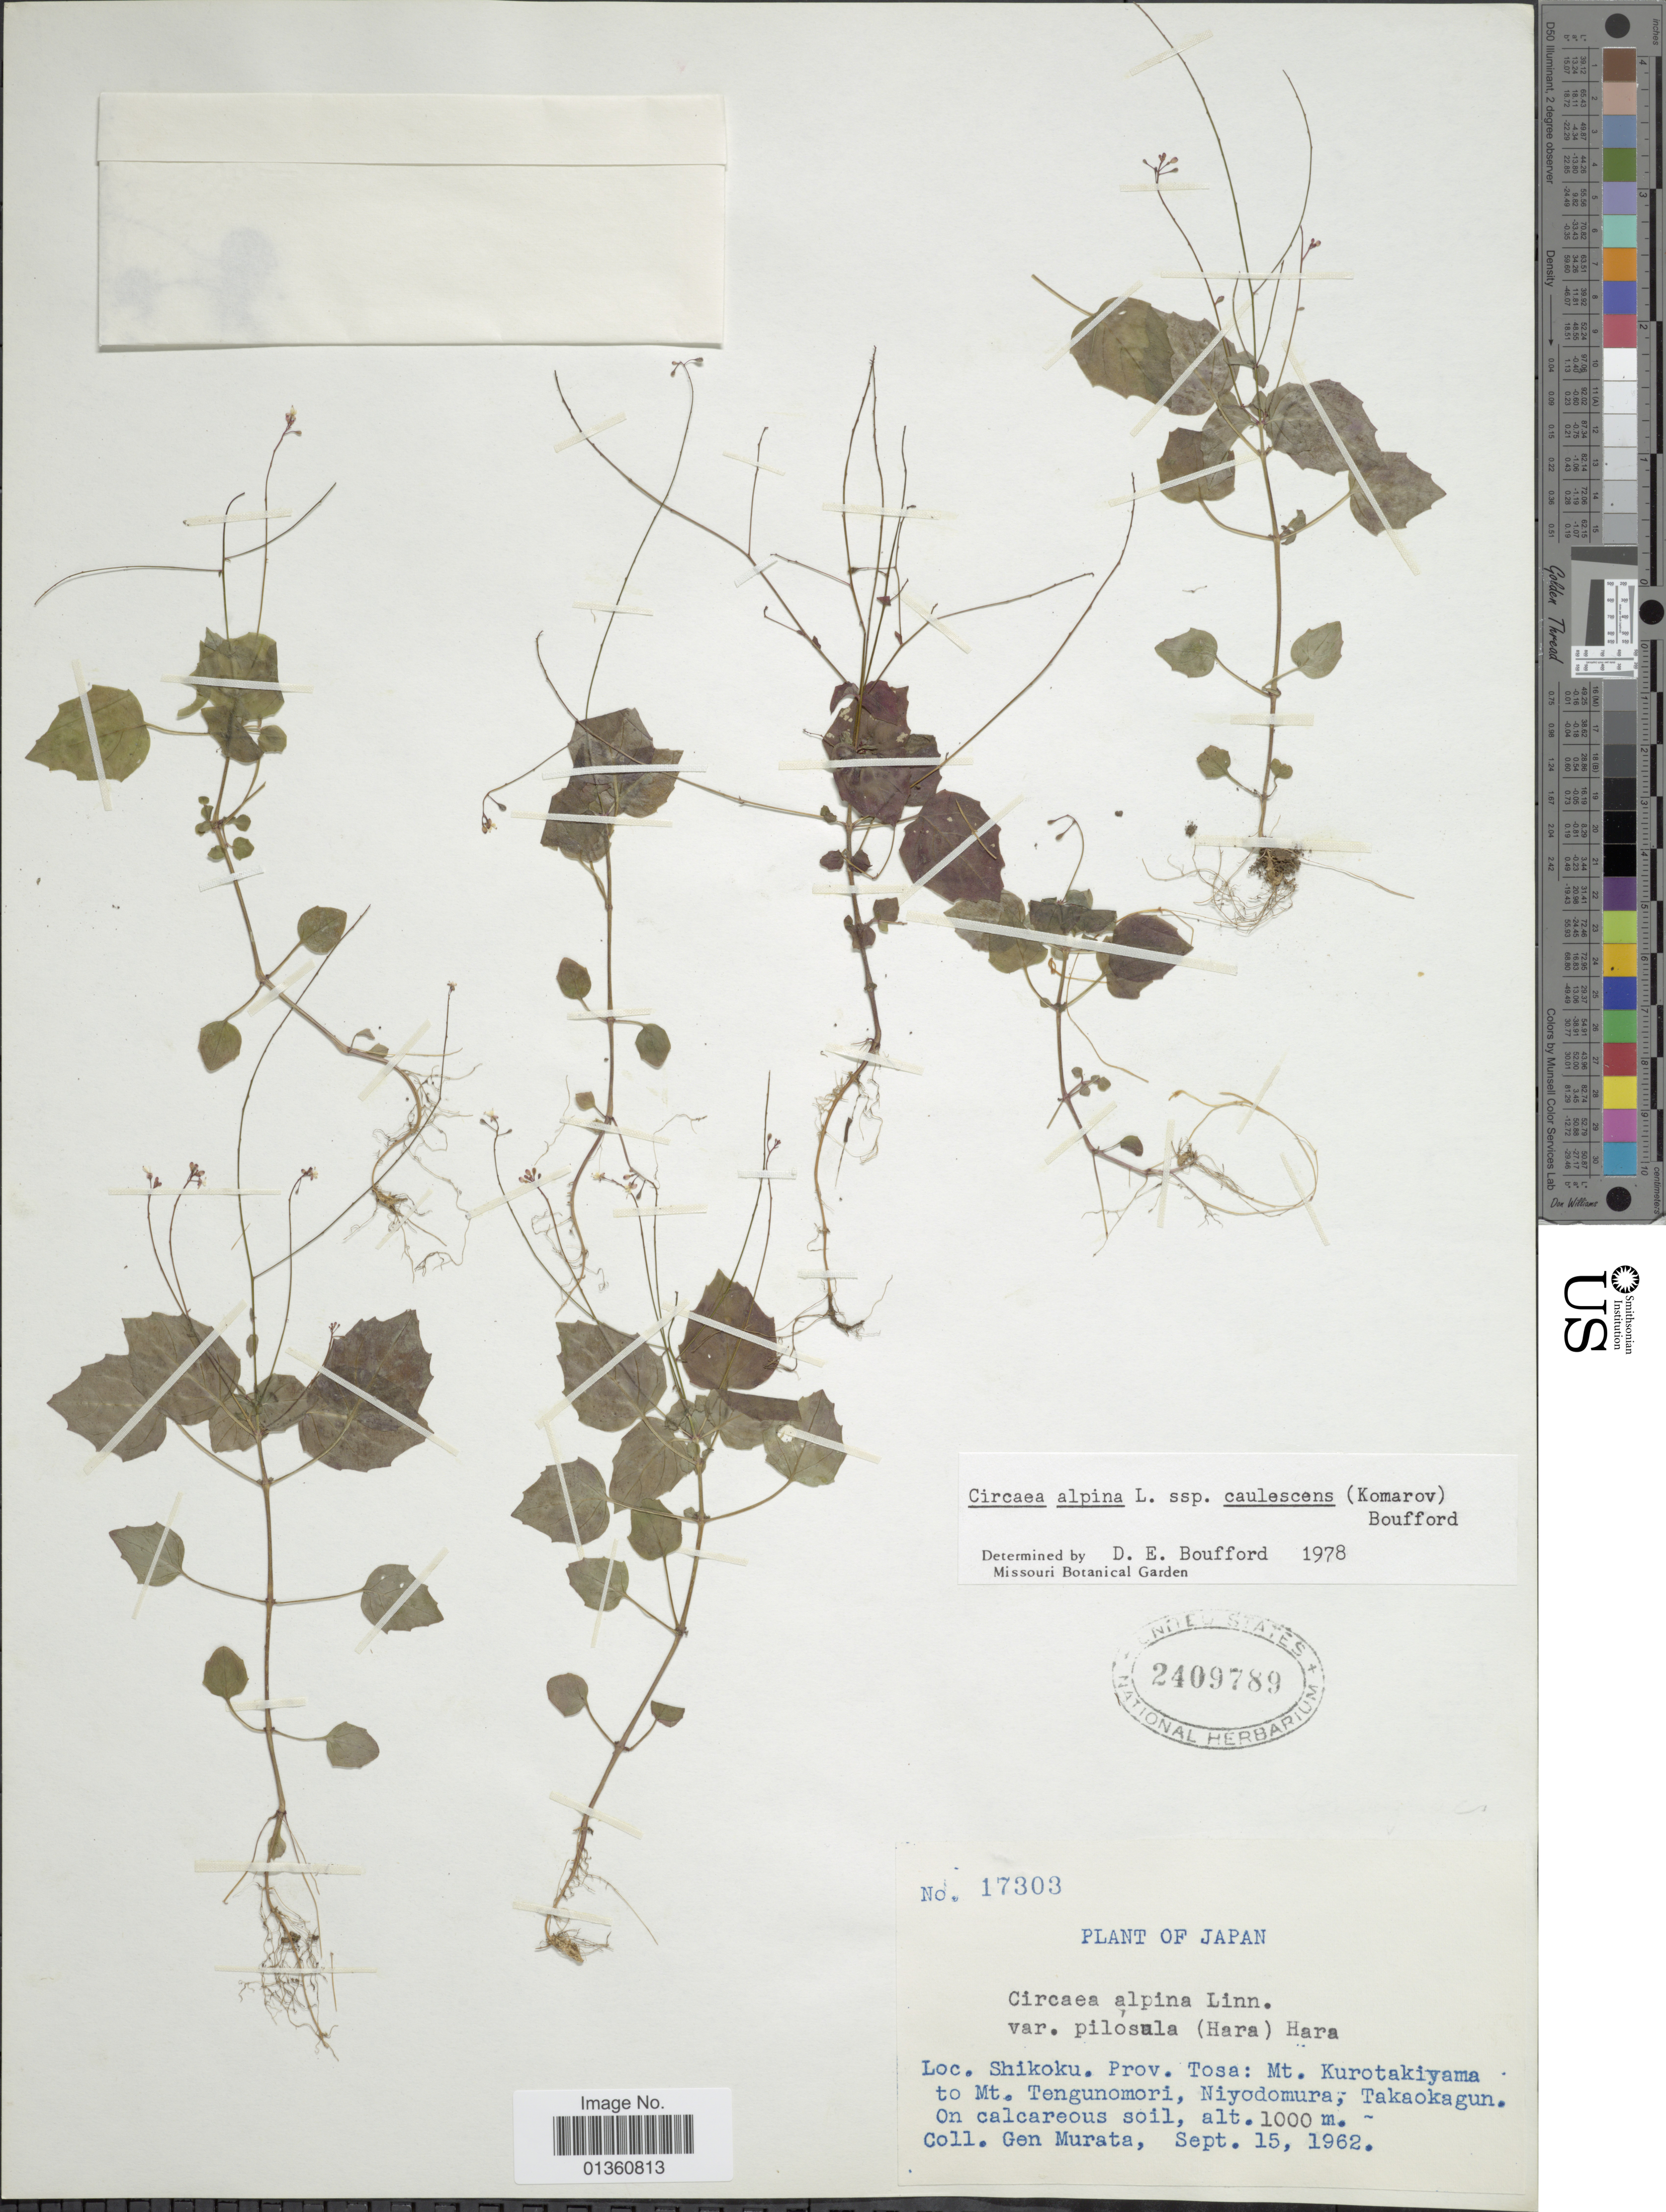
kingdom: Plantae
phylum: Tracheophyta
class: Magnoliopsida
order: Myrtales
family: Onagraceae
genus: Circaea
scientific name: Circaea alpina subsp. caulescens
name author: (Kom.) Tatew.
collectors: G. Murata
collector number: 17303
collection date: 1962-09-15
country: Japan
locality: Shikoku. Prov. Tosa: Mt. Kurotakiyama to Mt. Tengunomori, Niyodomura, Takaokagun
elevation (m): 1000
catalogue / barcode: US 2409789